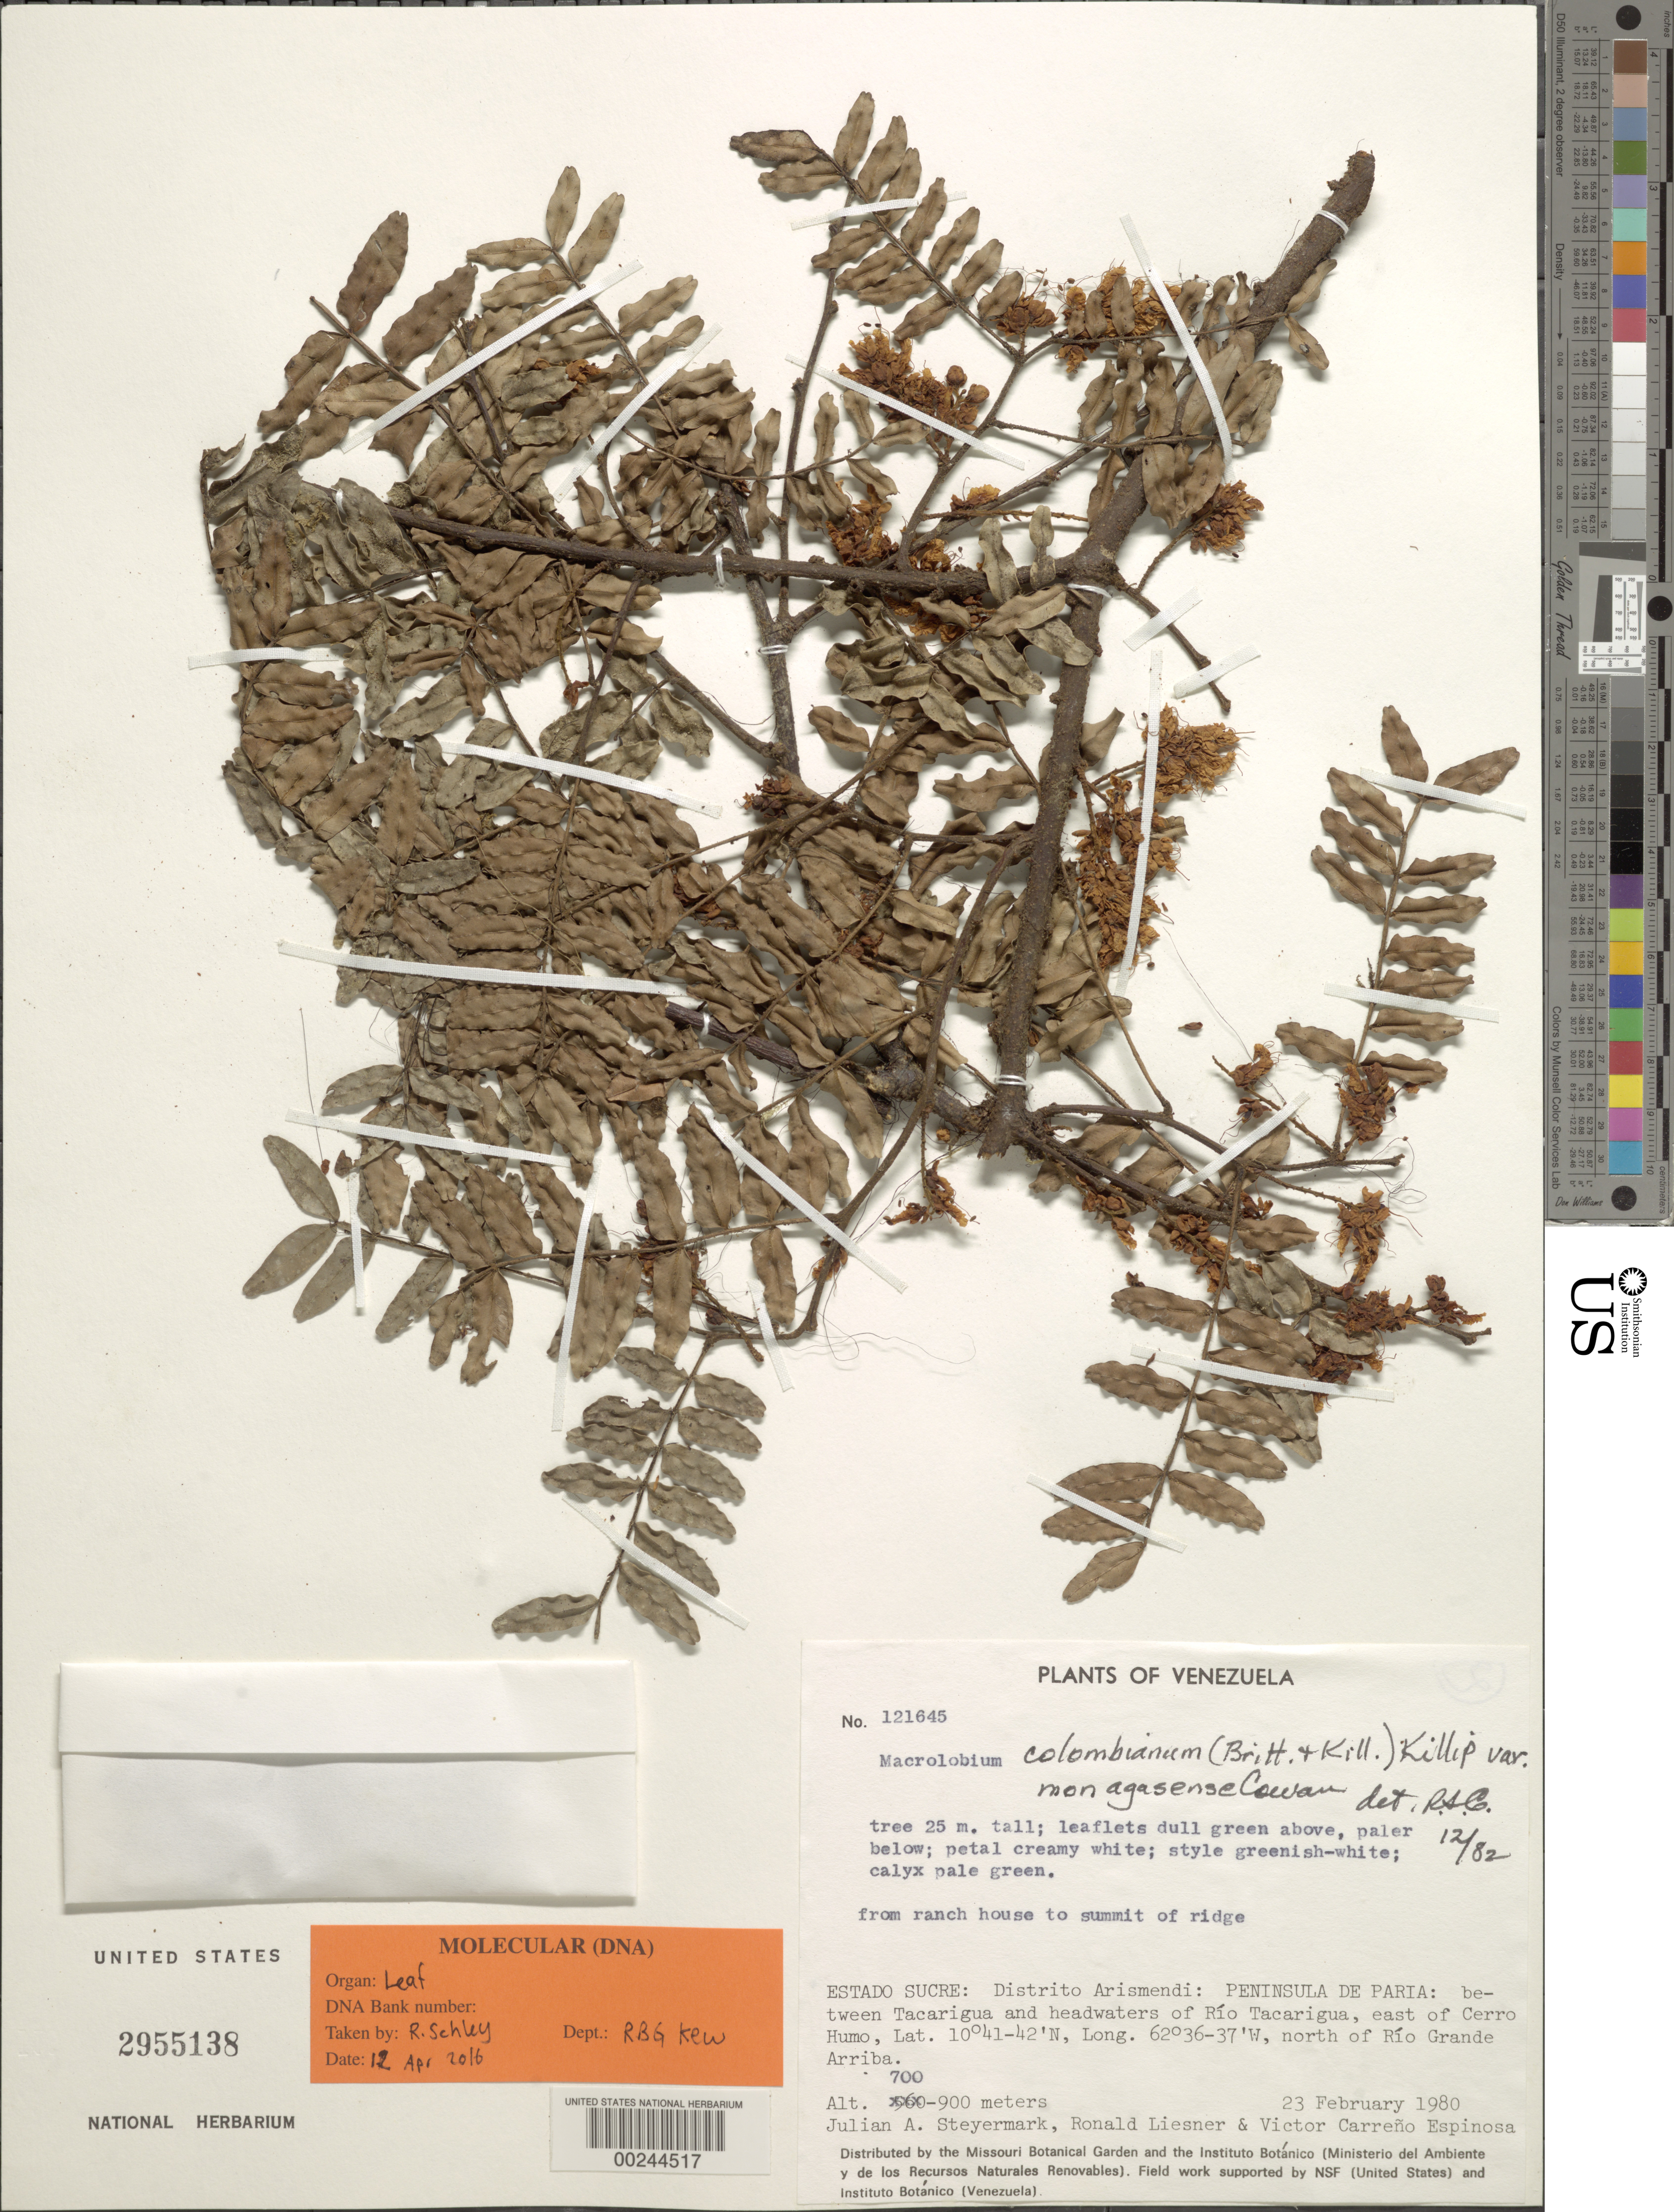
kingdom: Plantae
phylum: Tracheophyta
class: Magnoliopsida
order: Fabales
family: Fabaceae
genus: Macrolobium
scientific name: Macrolobium colombianum var. monagasense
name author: R.S. Cowan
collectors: J. Steyermark, R. L. Liesner & V. Carreño E.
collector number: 121645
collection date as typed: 23 Feb 1980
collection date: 1980-02-23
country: Venezuela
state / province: Sucre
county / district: Arismendi Dist.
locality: Peninsula de paria: between tacarigua and headwaters of rio tacarigua, e of cerro humo, n of rio grande arriba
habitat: From ranch house to summit of ridge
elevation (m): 700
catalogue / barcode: US 2955138